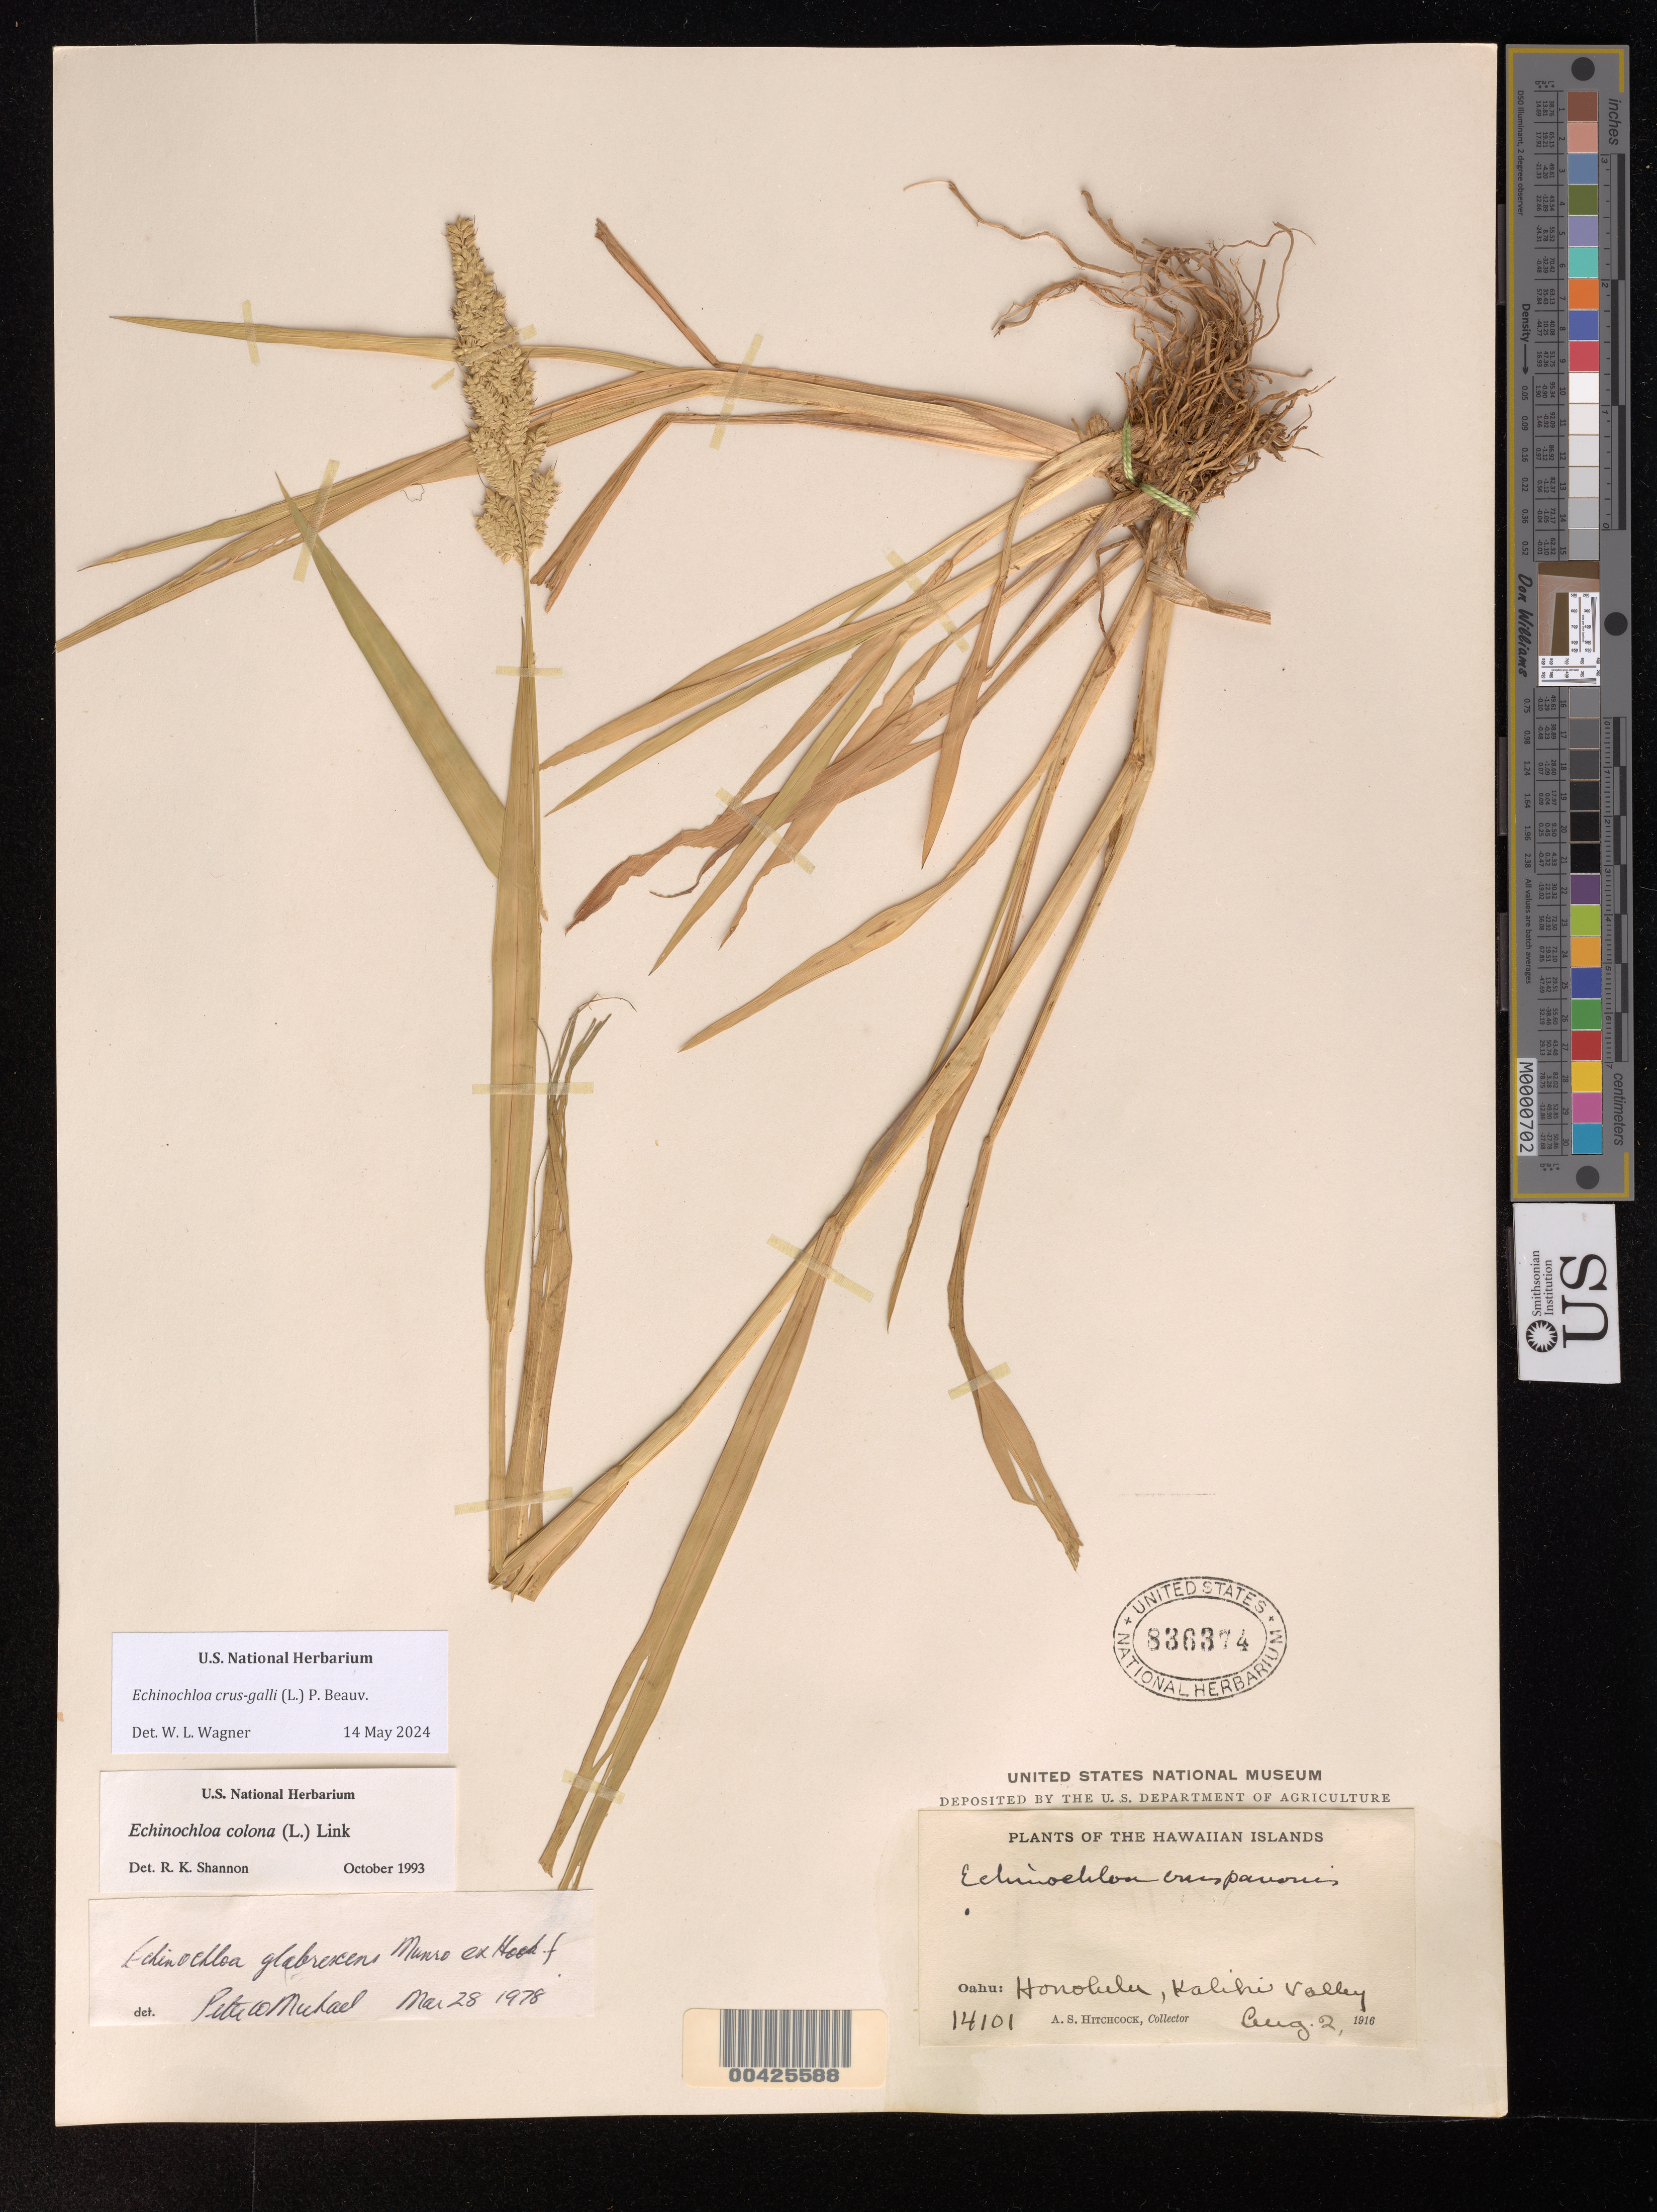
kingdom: Plantae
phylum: Tracheophyta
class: Liliopsida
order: Poales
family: Poaceae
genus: Echinochloa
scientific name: Echinochloa crus-galli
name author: (L.) P. Beauv.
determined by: Wagner, W. L., (BOT), Smithsonian Institution - National Museum of Natural History (UNITED STATES)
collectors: A. S. Hitchcock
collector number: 14101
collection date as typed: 2 Aug 1916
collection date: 1916-08-02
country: United States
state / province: Hawaii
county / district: Honolulu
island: Oahu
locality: Honolulu, Kalihi Valley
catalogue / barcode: US 836374